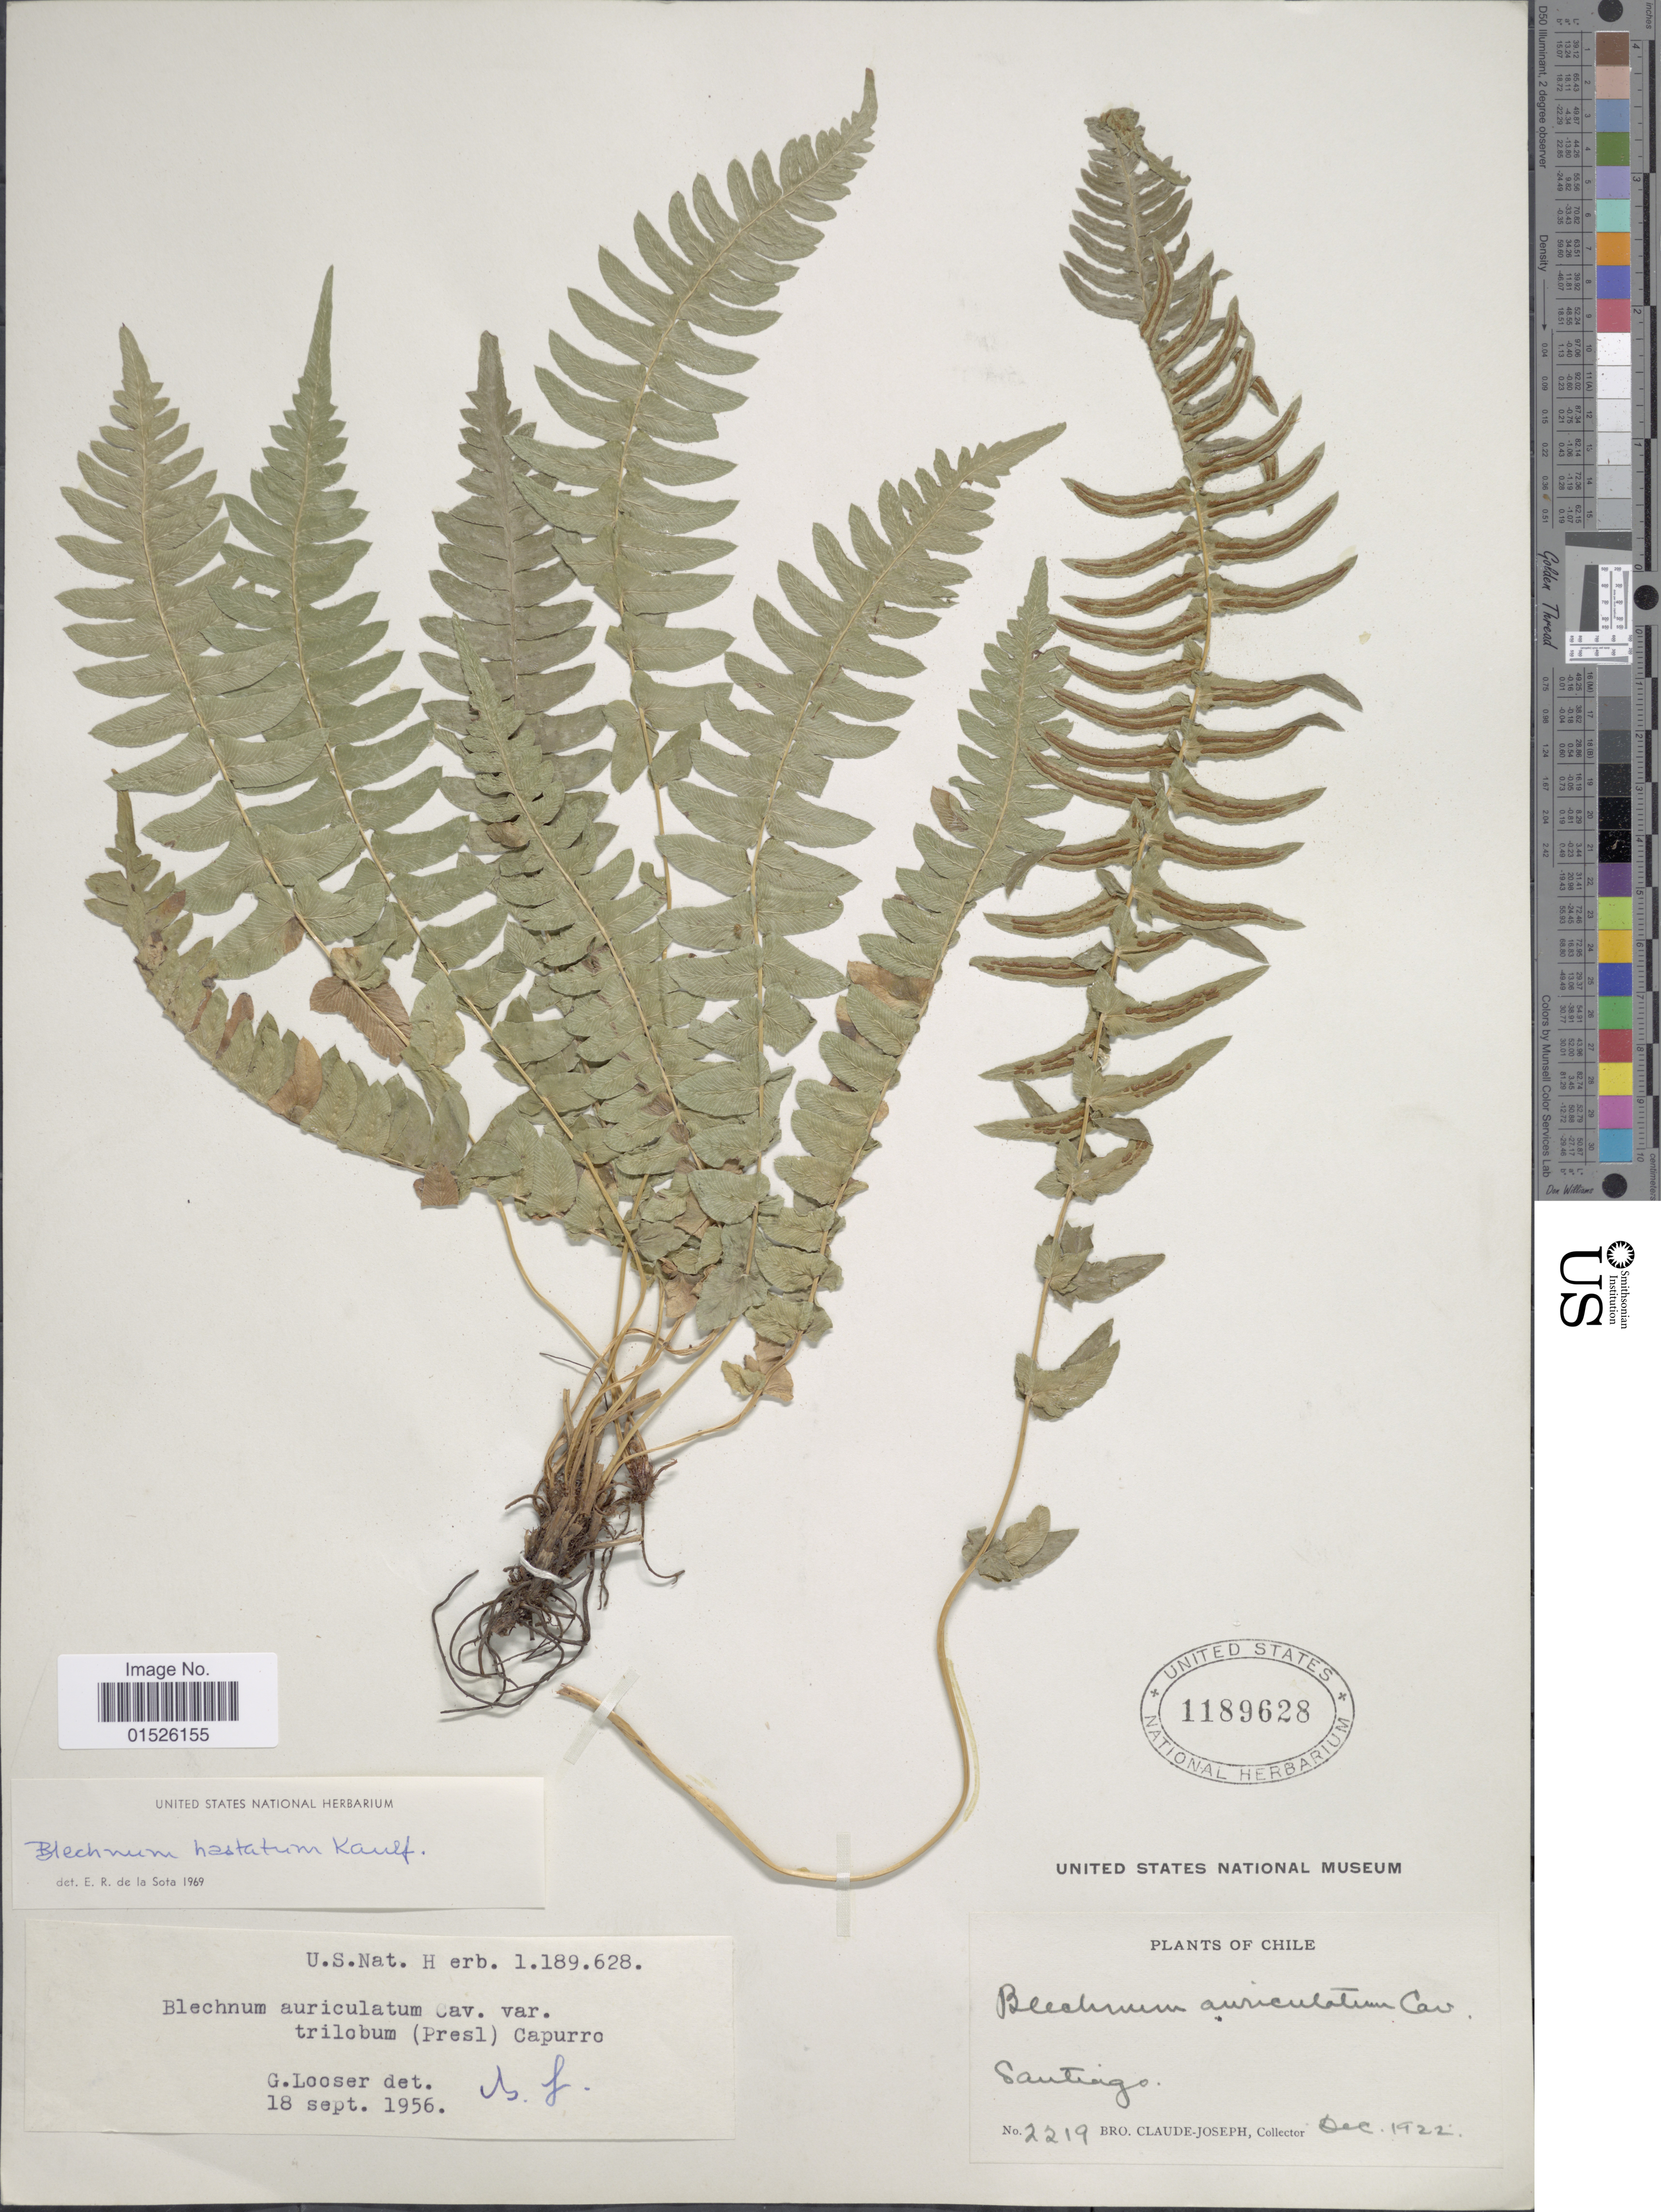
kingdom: Plantae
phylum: Tracheophyta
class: Polypodiopsida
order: Polypodiales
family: Blechnaceae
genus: Blechnum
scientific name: Blechnum hastatum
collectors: Bro. Claude-Joseph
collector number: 2219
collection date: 1922-12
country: Chile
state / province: Región Metropolitana (RM)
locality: Chile, Santiago.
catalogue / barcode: US 1189628